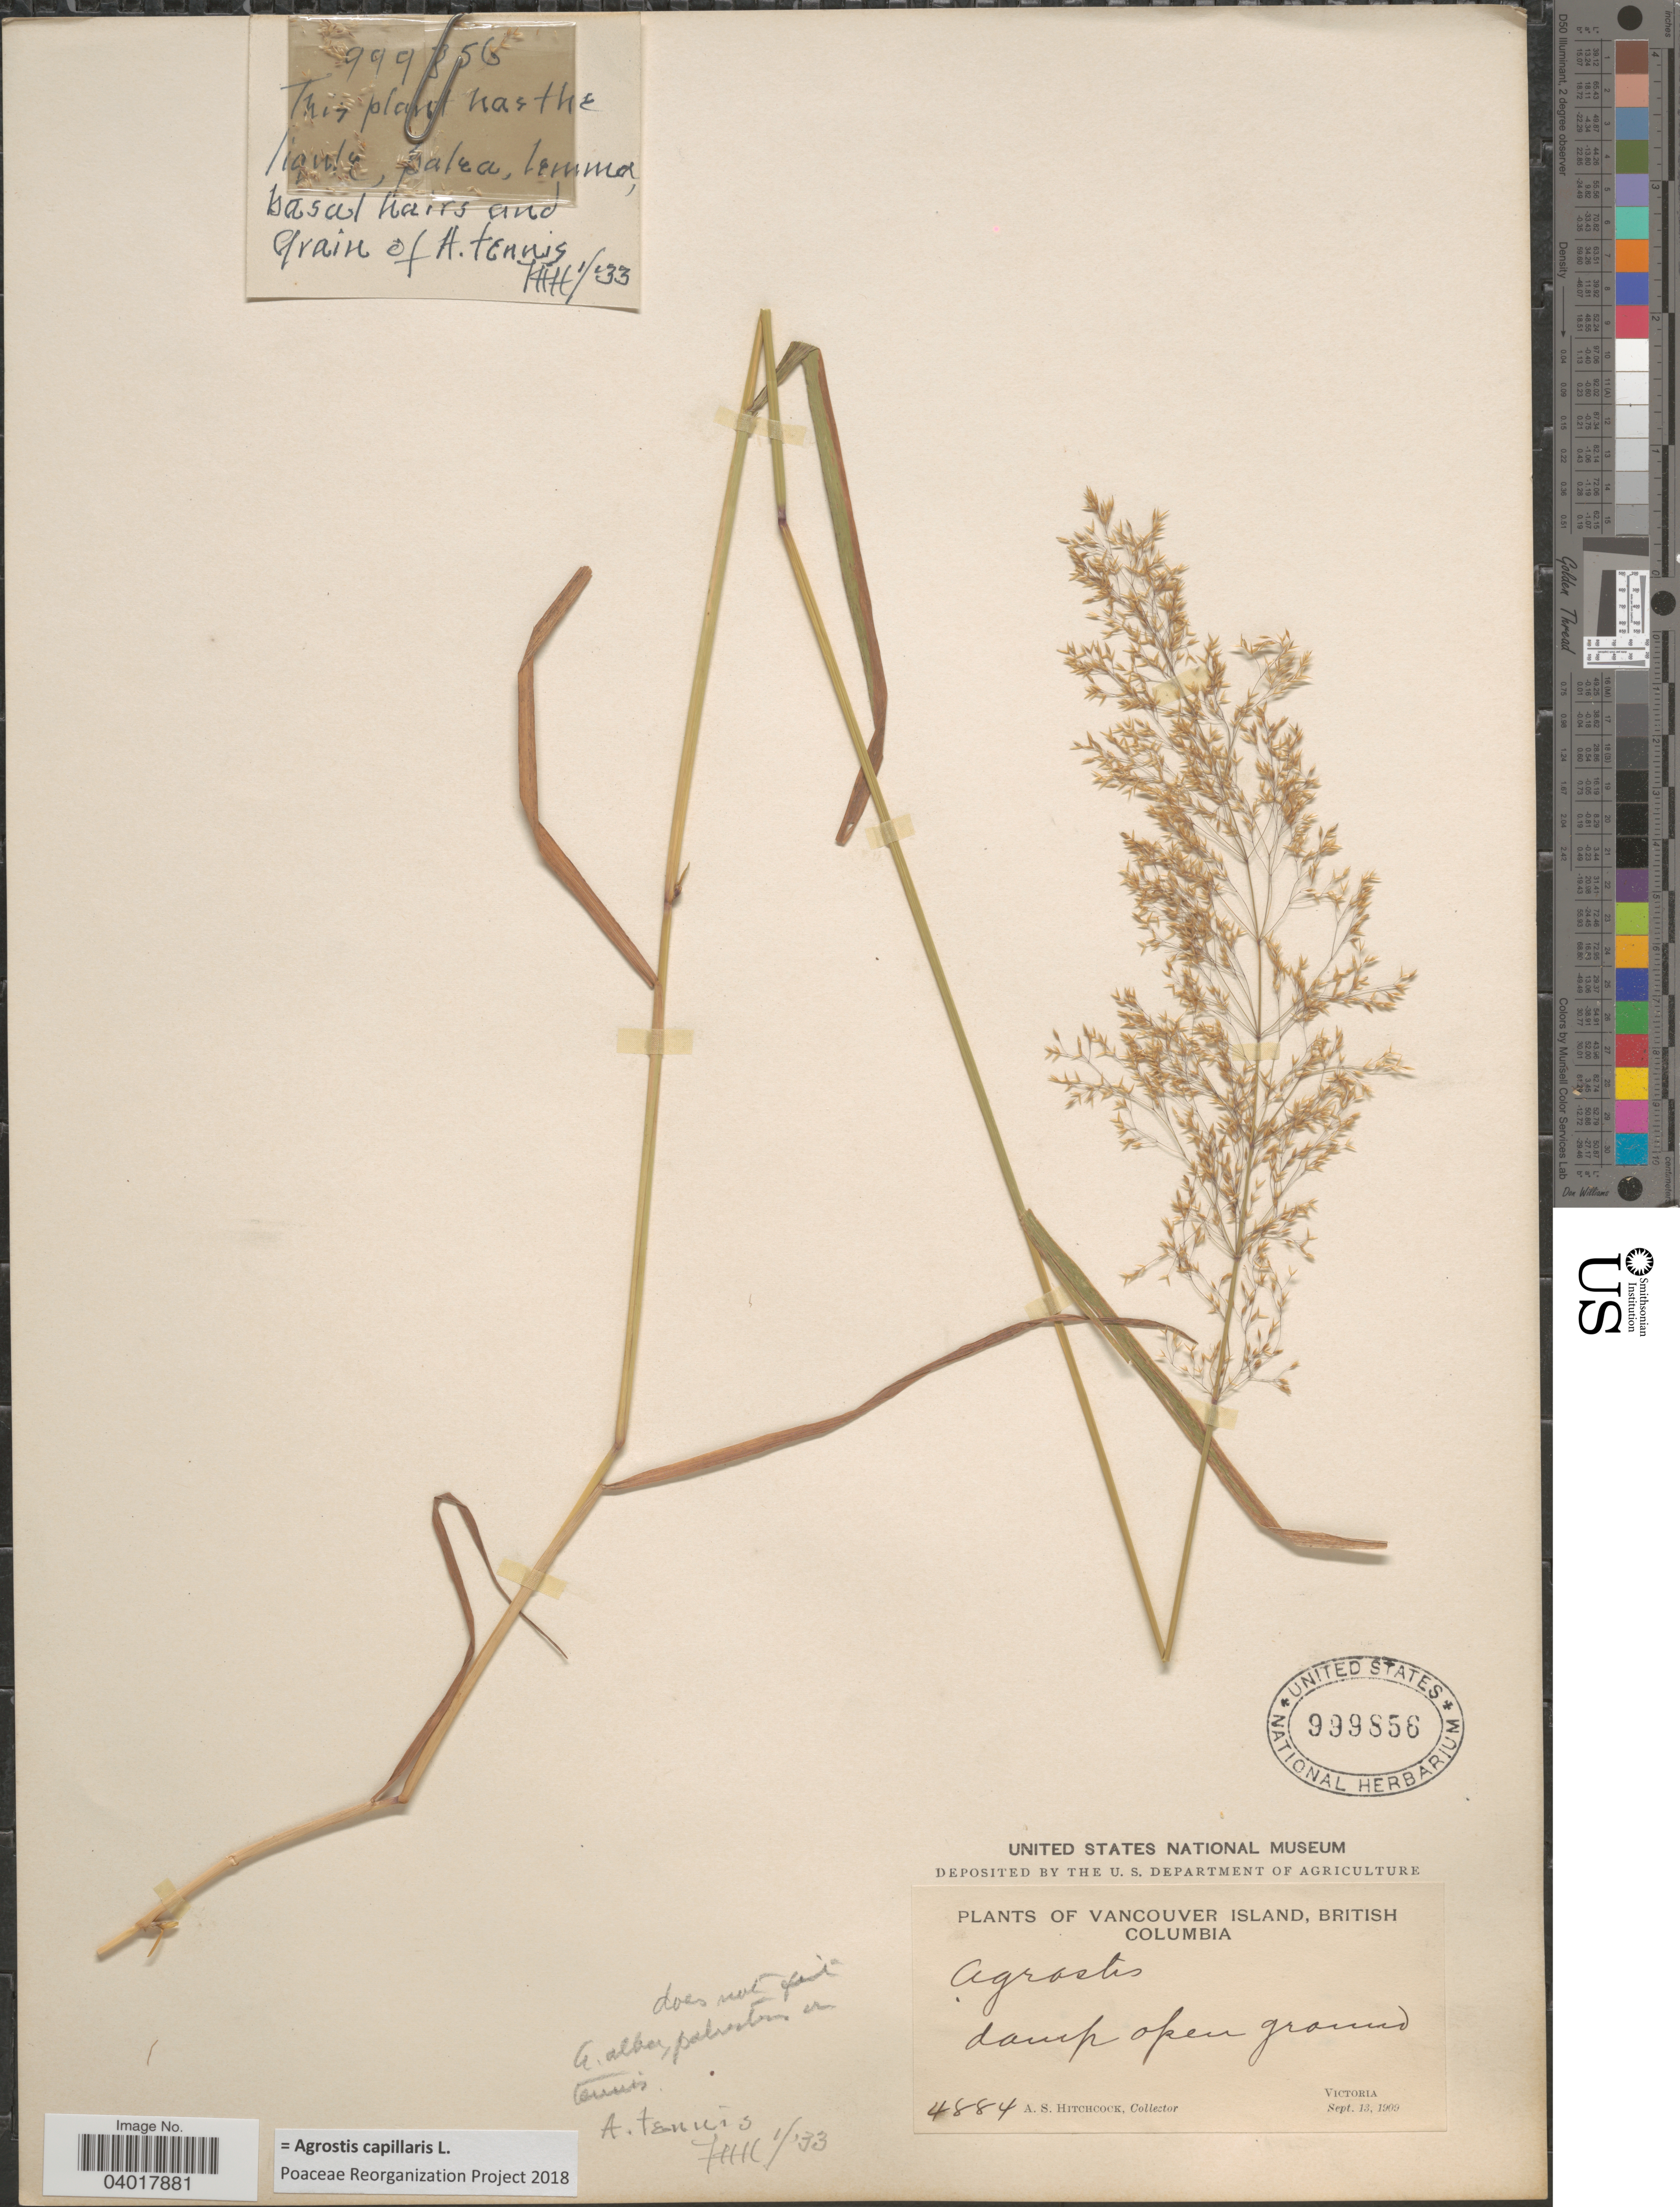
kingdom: Plantae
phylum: Tracheophyta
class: Liliopsida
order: Poales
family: Poaceae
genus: Agrostis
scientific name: Agrostis capillaris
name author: L.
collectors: A. S. Hitchcock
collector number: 4884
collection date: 1909-09-13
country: Canada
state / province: British Columbia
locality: Vancouver Island. Victoria.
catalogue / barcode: US 999856